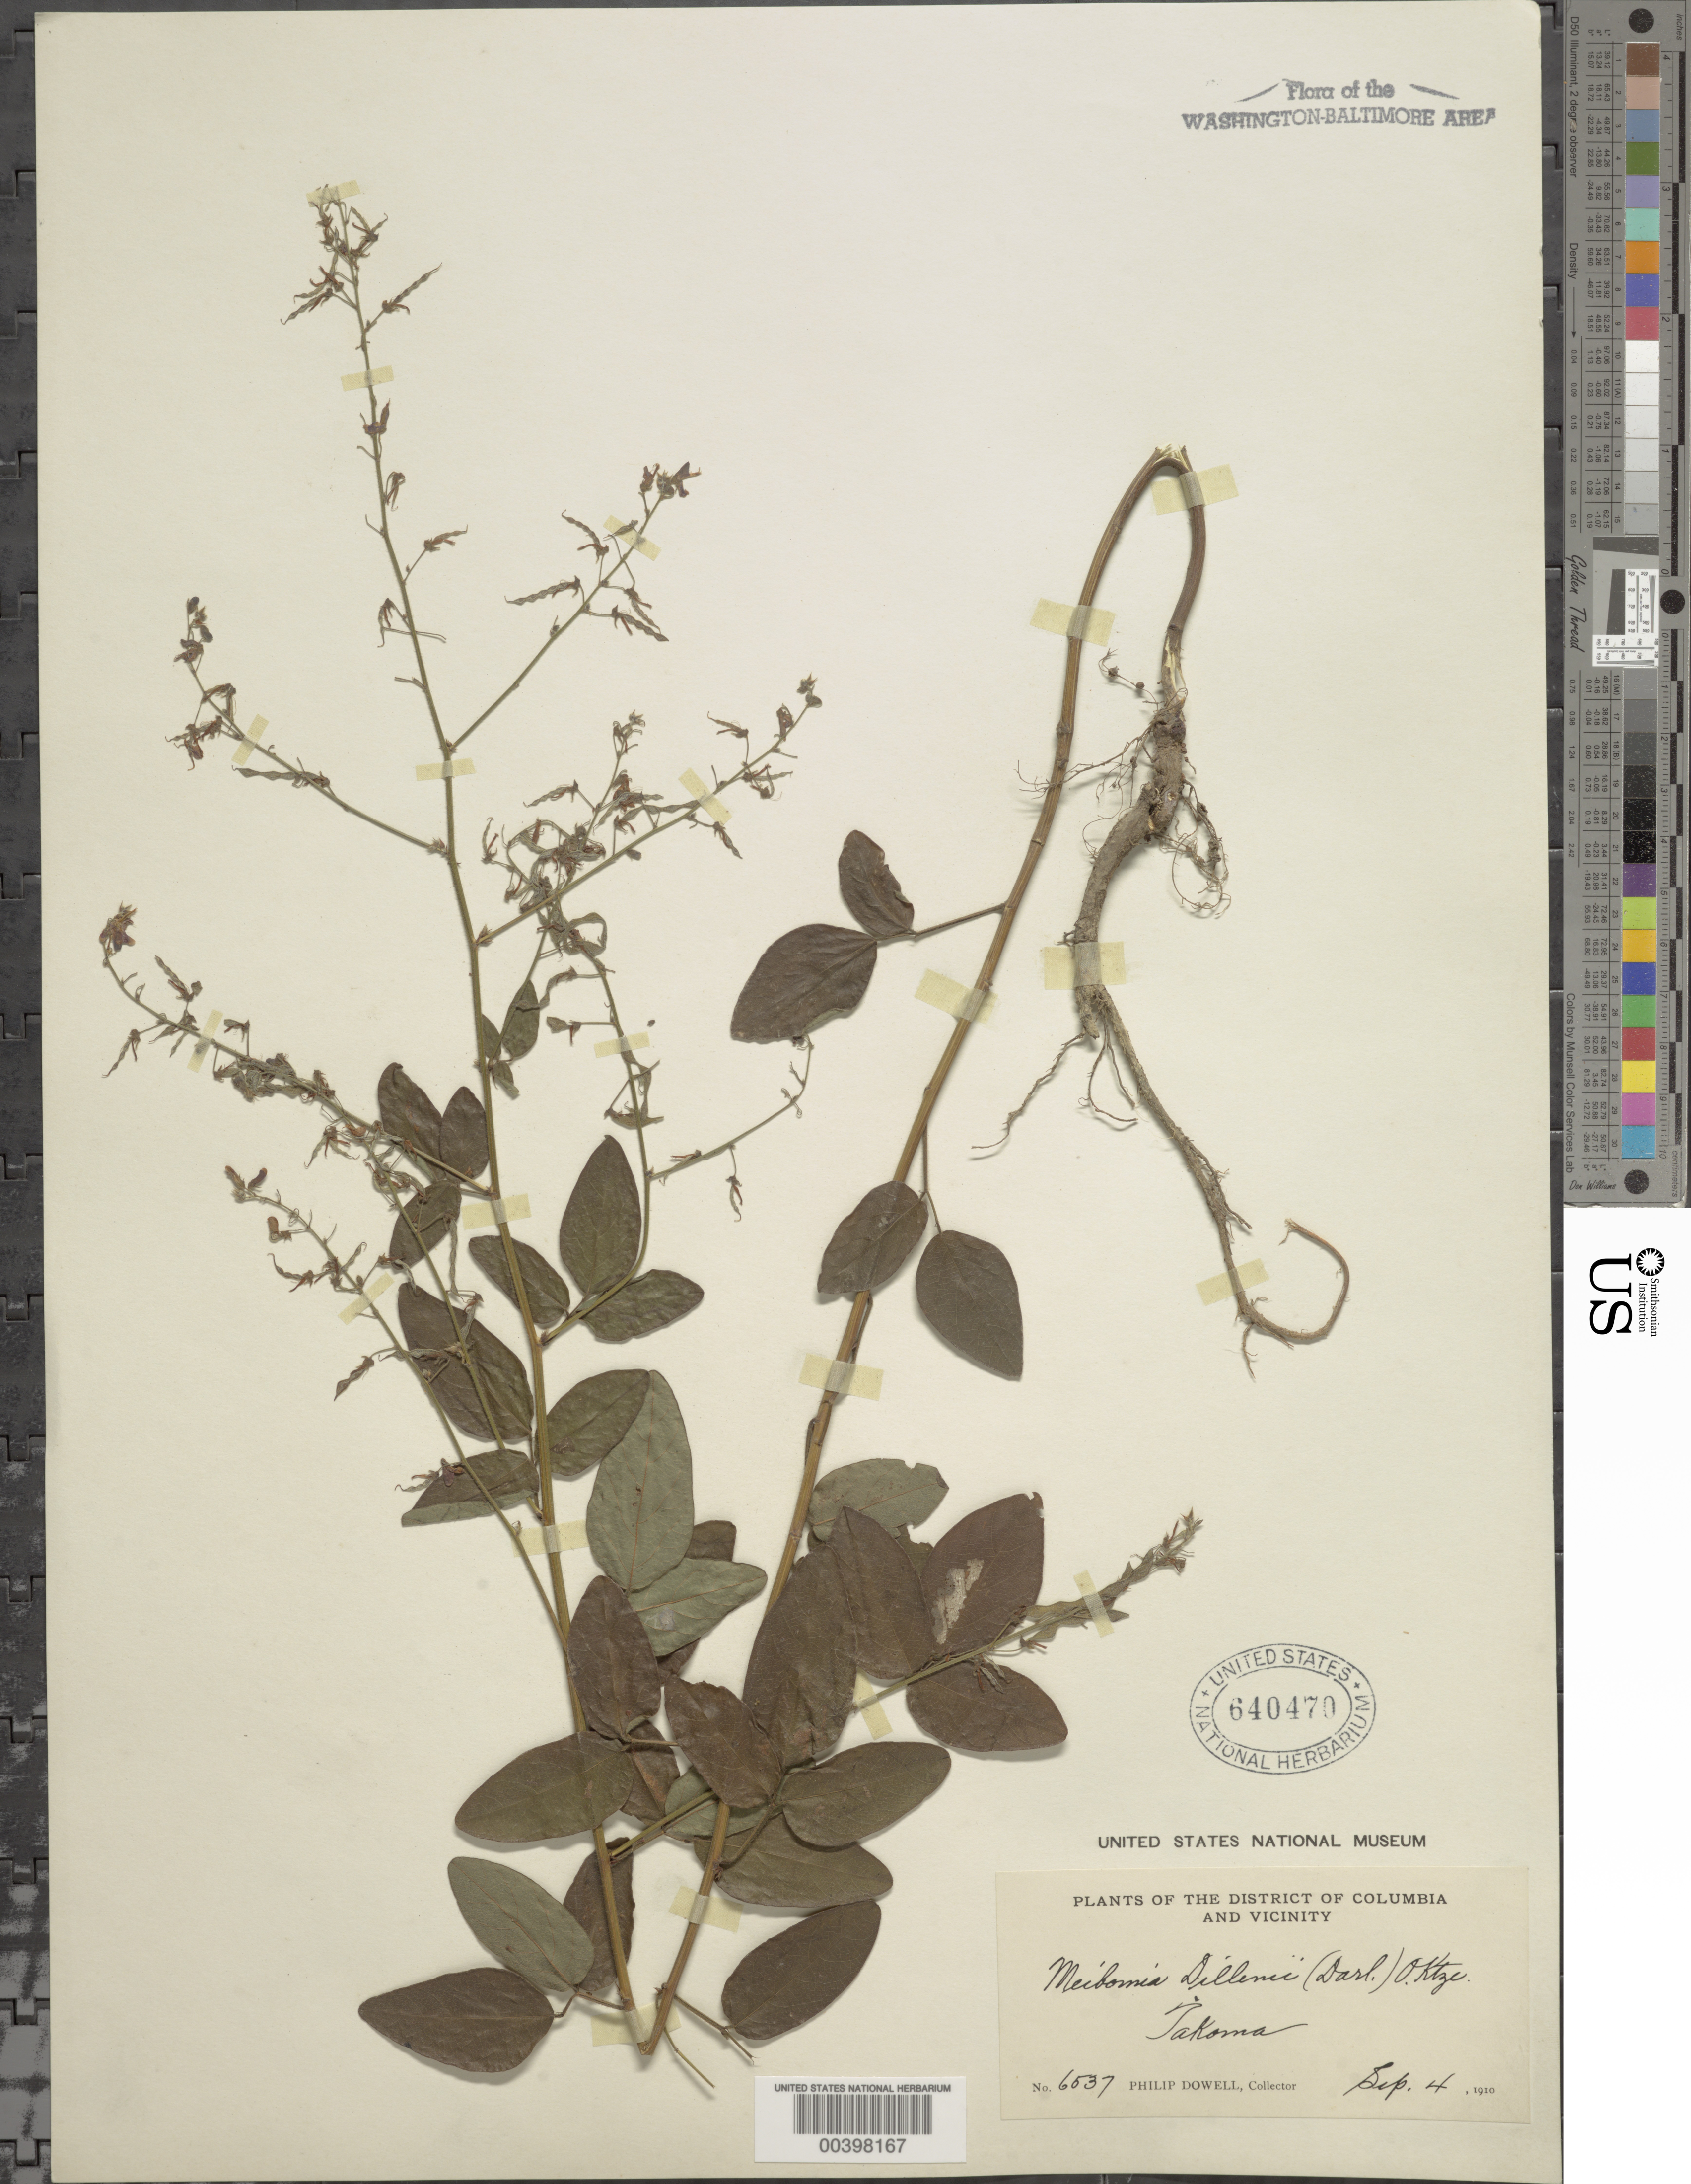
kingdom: Plantae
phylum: Tracheophyta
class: Magnoliopsida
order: Fabales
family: Fabaceae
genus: Desmodium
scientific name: Desmodium glabellum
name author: (Michx.) DC.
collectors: P. Dowell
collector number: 6537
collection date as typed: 04 Sep 1910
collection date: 1910-09-04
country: United States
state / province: District of Columbia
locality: Takoma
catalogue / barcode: US 640470